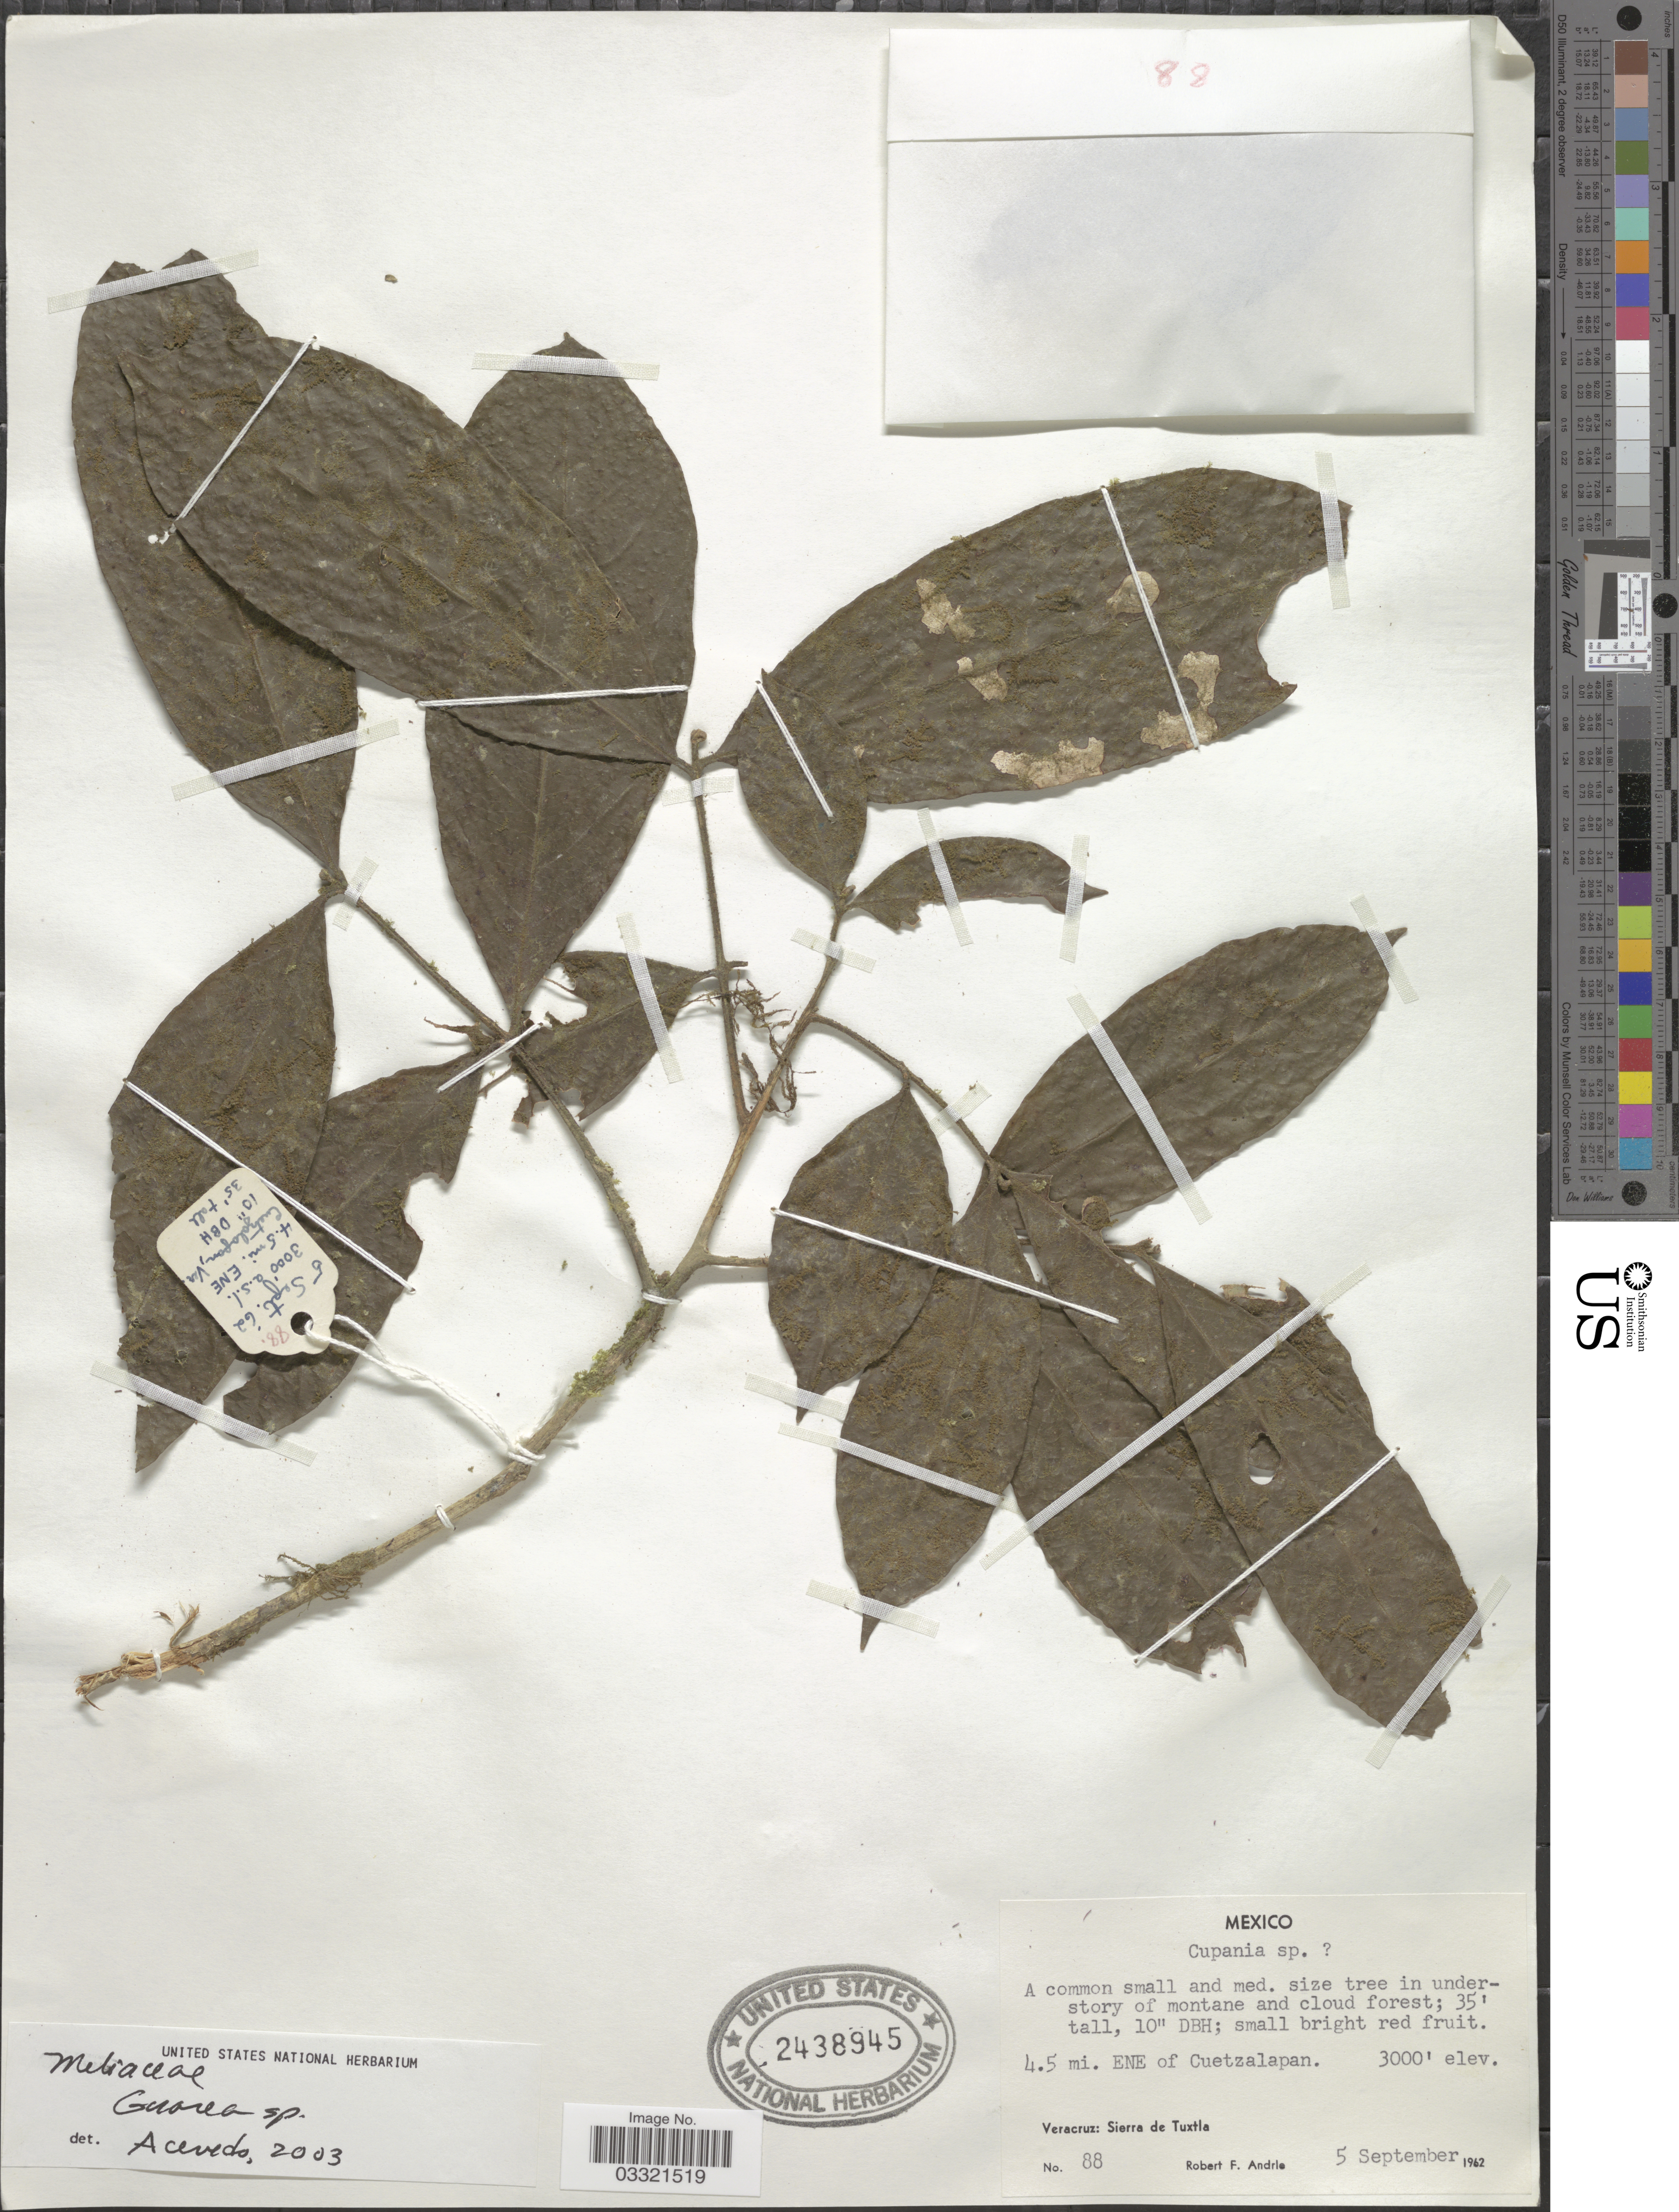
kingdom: Plantae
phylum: Tracheophyta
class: Magnoliopsida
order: Sapindales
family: Meliaceae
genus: Guarea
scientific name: Guarea sp.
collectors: R. Andrle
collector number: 88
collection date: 1962-09-05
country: Mexico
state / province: Veracruz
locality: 4.5 mi. ENE of Cuetzalapan. Veracruz: Sierra de Tuxtla.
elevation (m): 914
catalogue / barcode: US 2438945